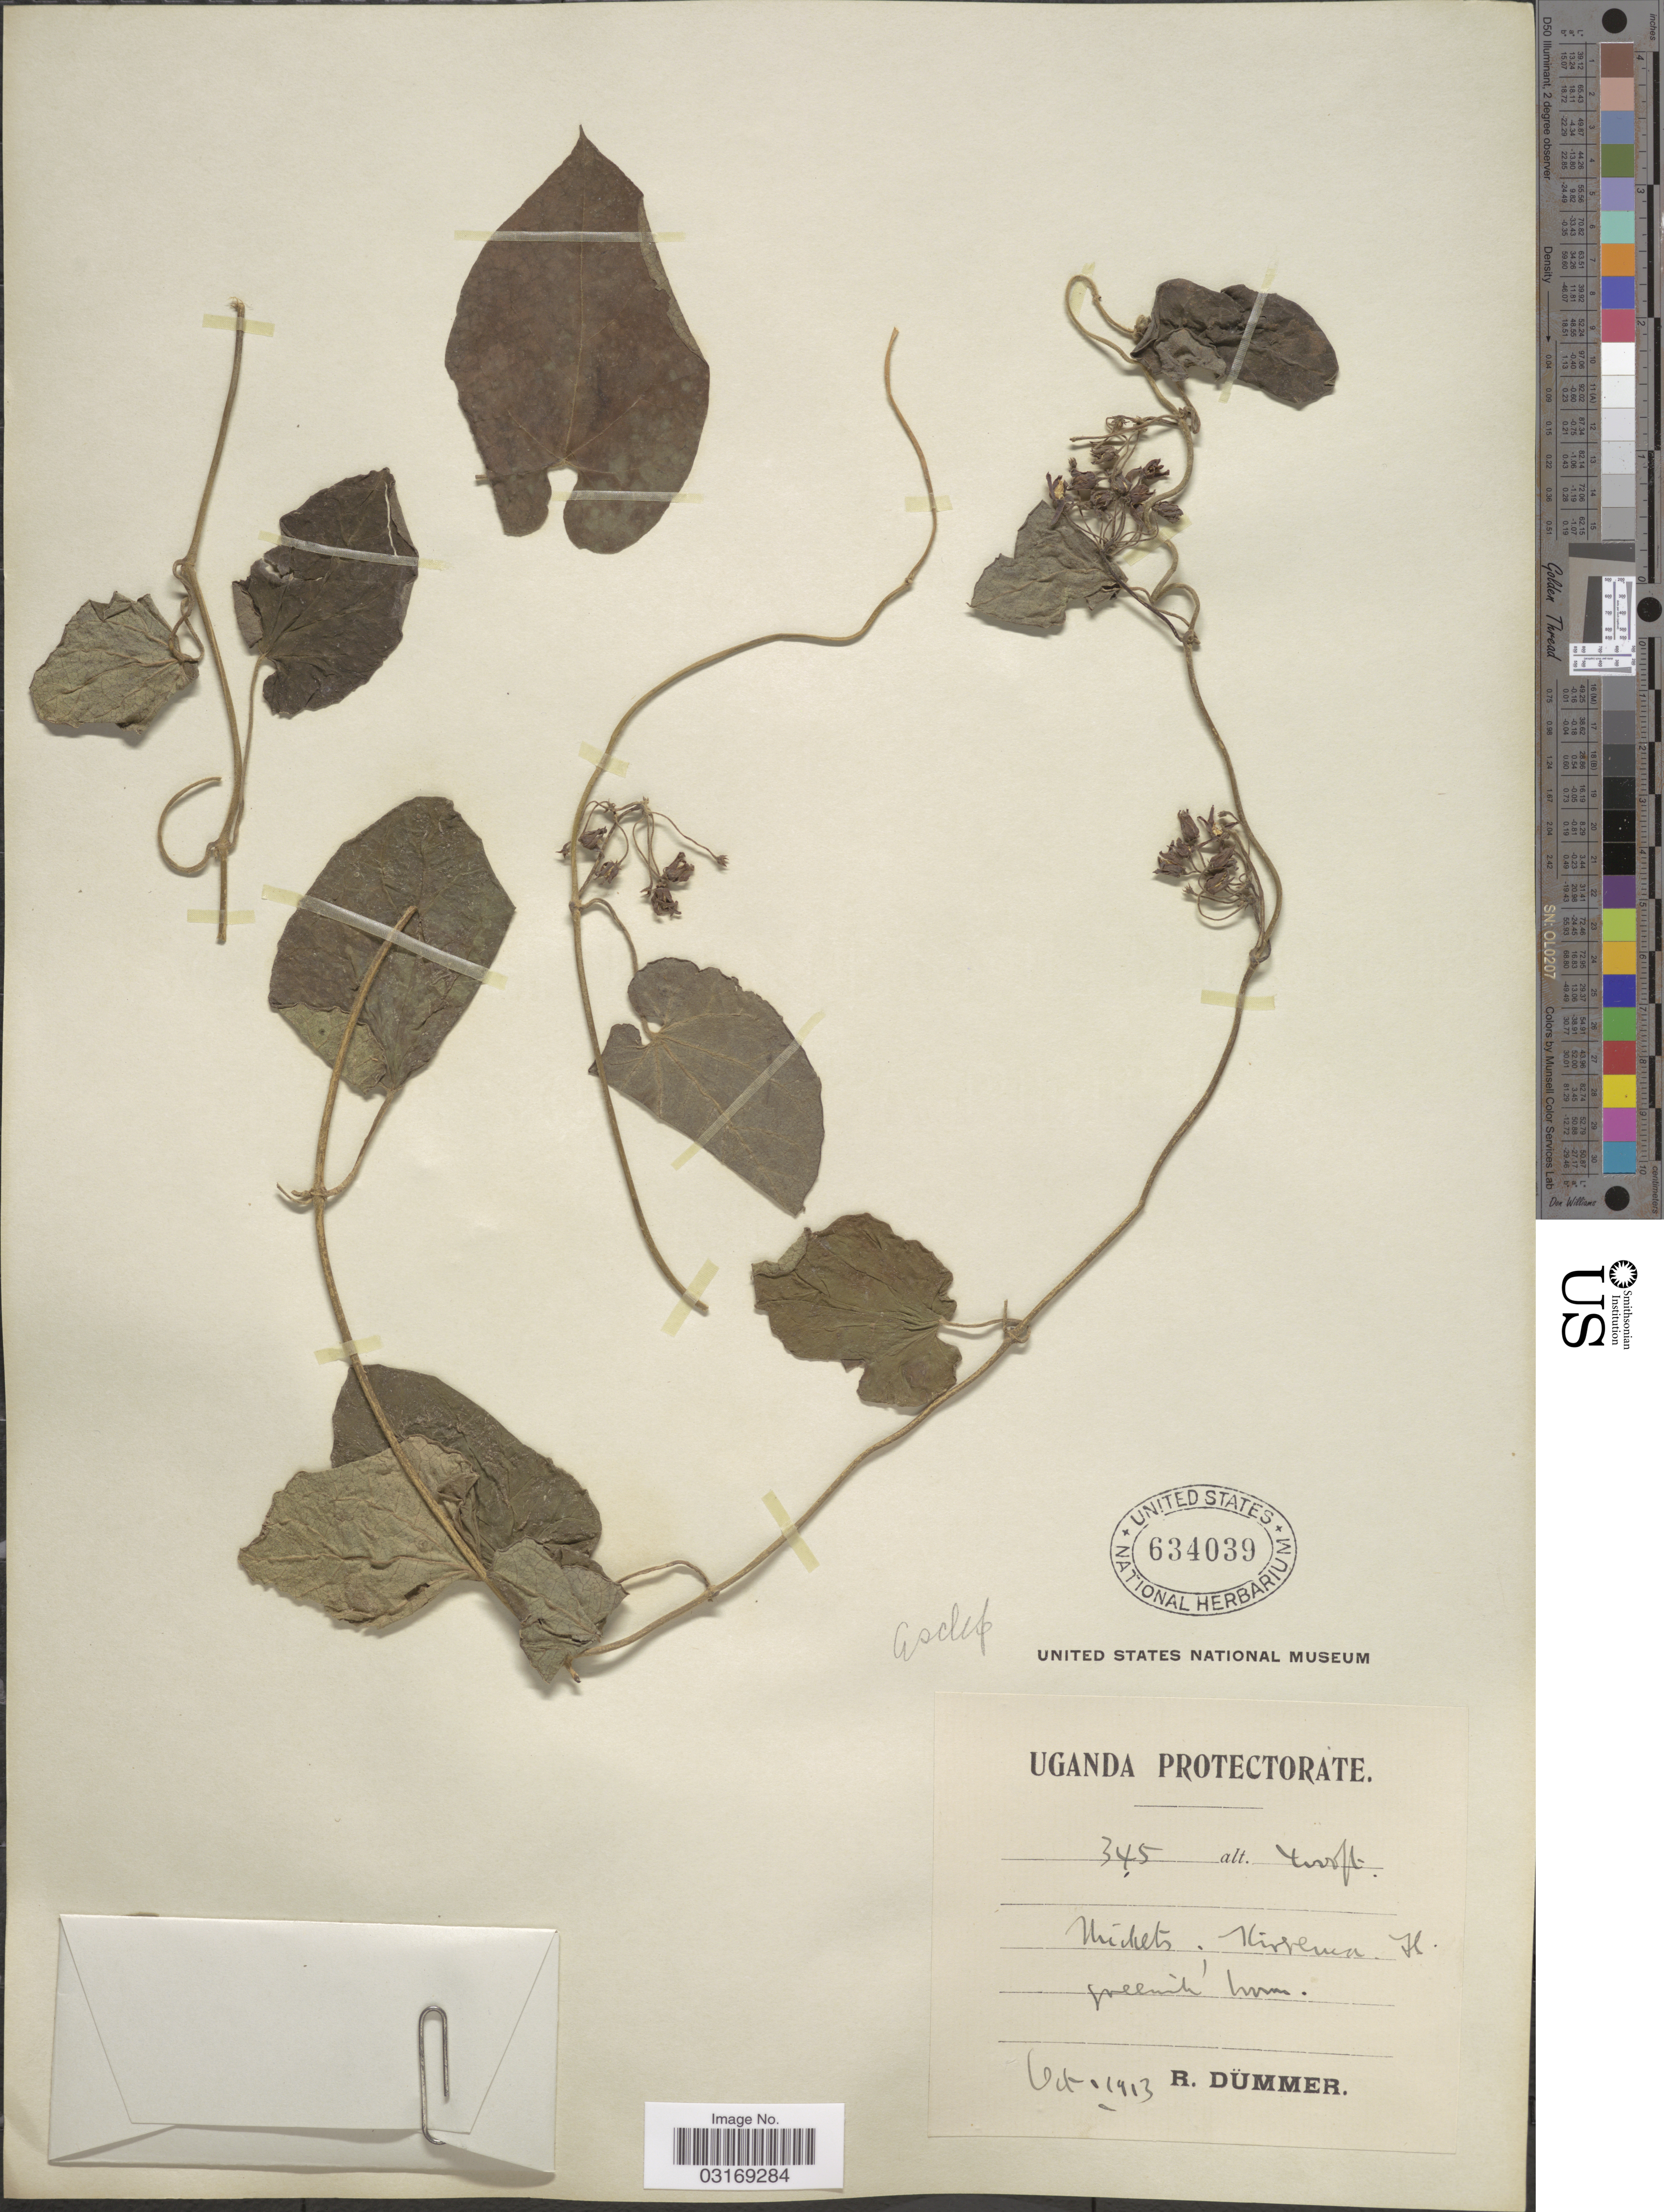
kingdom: Plantae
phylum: Tracheophyta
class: Magnoliopsida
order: Gentianales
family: Apocynaceae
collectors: R. A. Dümmer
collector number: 345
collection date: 1913-10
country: Uganda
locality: Kirerema.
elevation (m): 1219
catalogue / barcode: US 634039